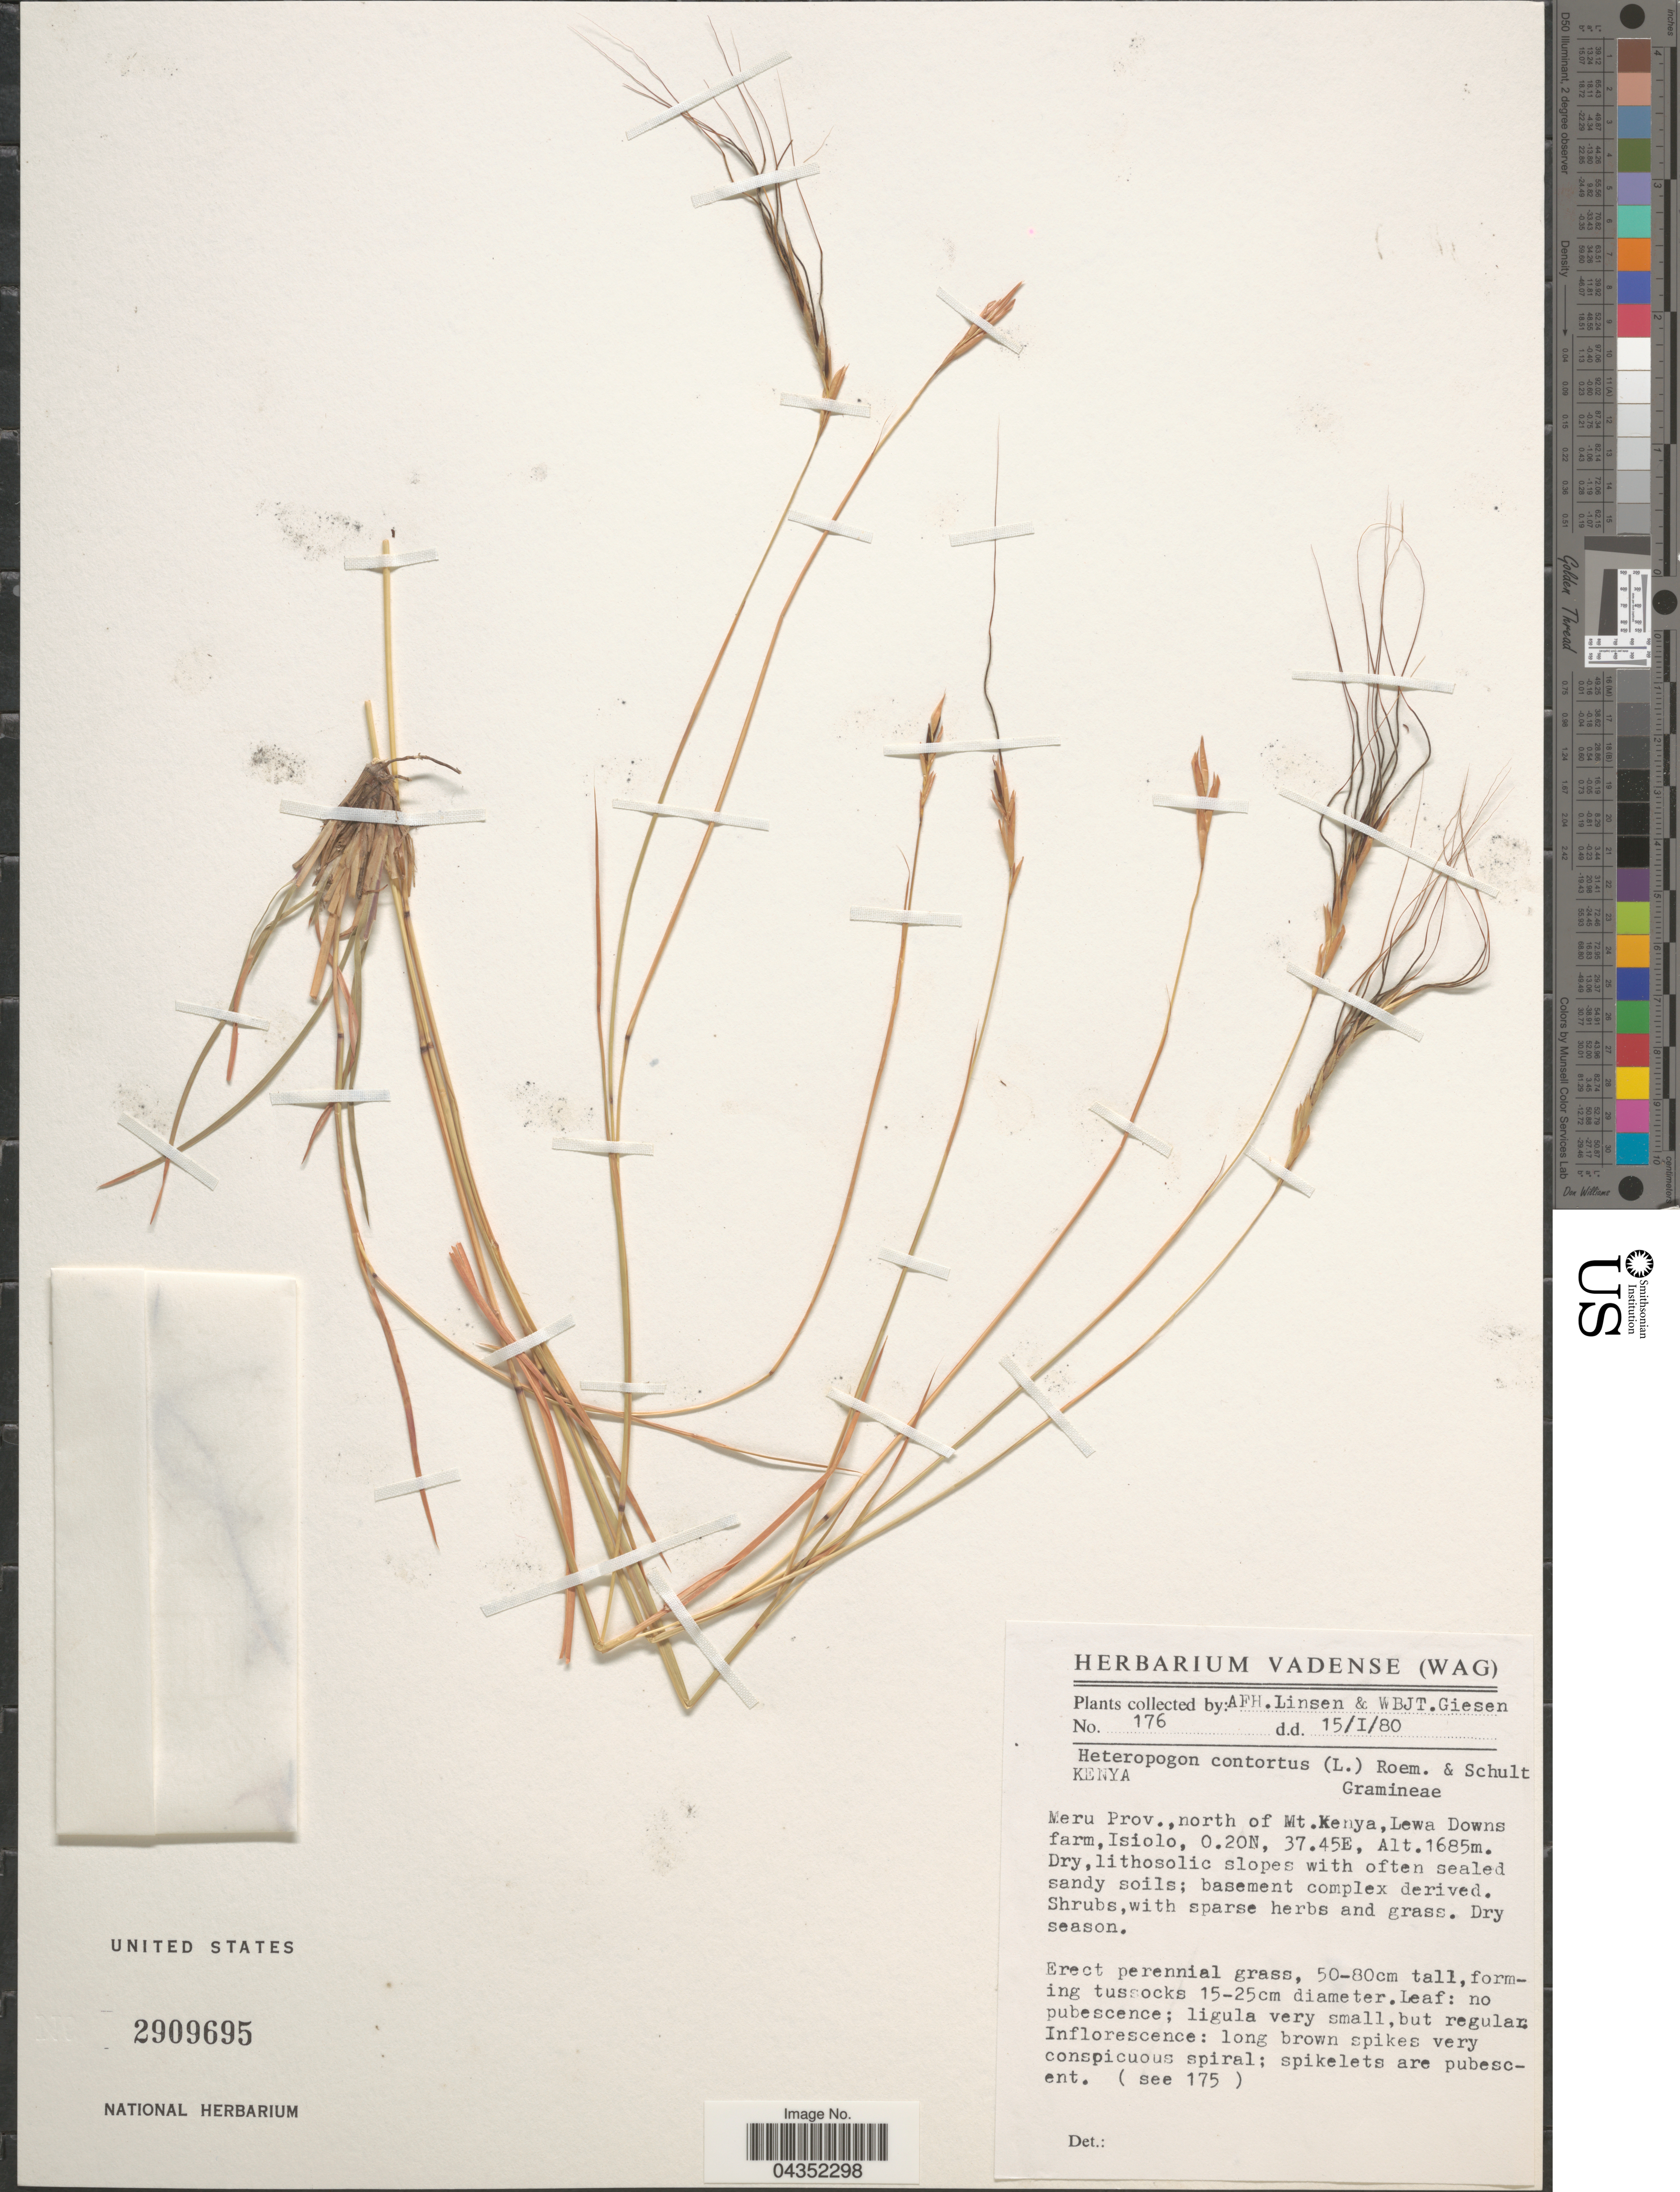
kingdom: Plantae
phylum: Tracheophyta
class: Liliopsida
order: Poales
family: Poaceae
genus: Heteropogon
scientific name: Heteropogon contortus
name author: (L.) P. Beauv. ex Roem. & Schult.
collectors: A. Linsen & W. Giesen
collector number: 176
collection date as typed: Transcribed d/m/y: 15/1/80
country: Kenya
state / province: Meru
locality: North of Mt. Kenya, Lewa Downs farm, Isiolo.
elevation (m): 1685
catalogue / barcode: US 2909695